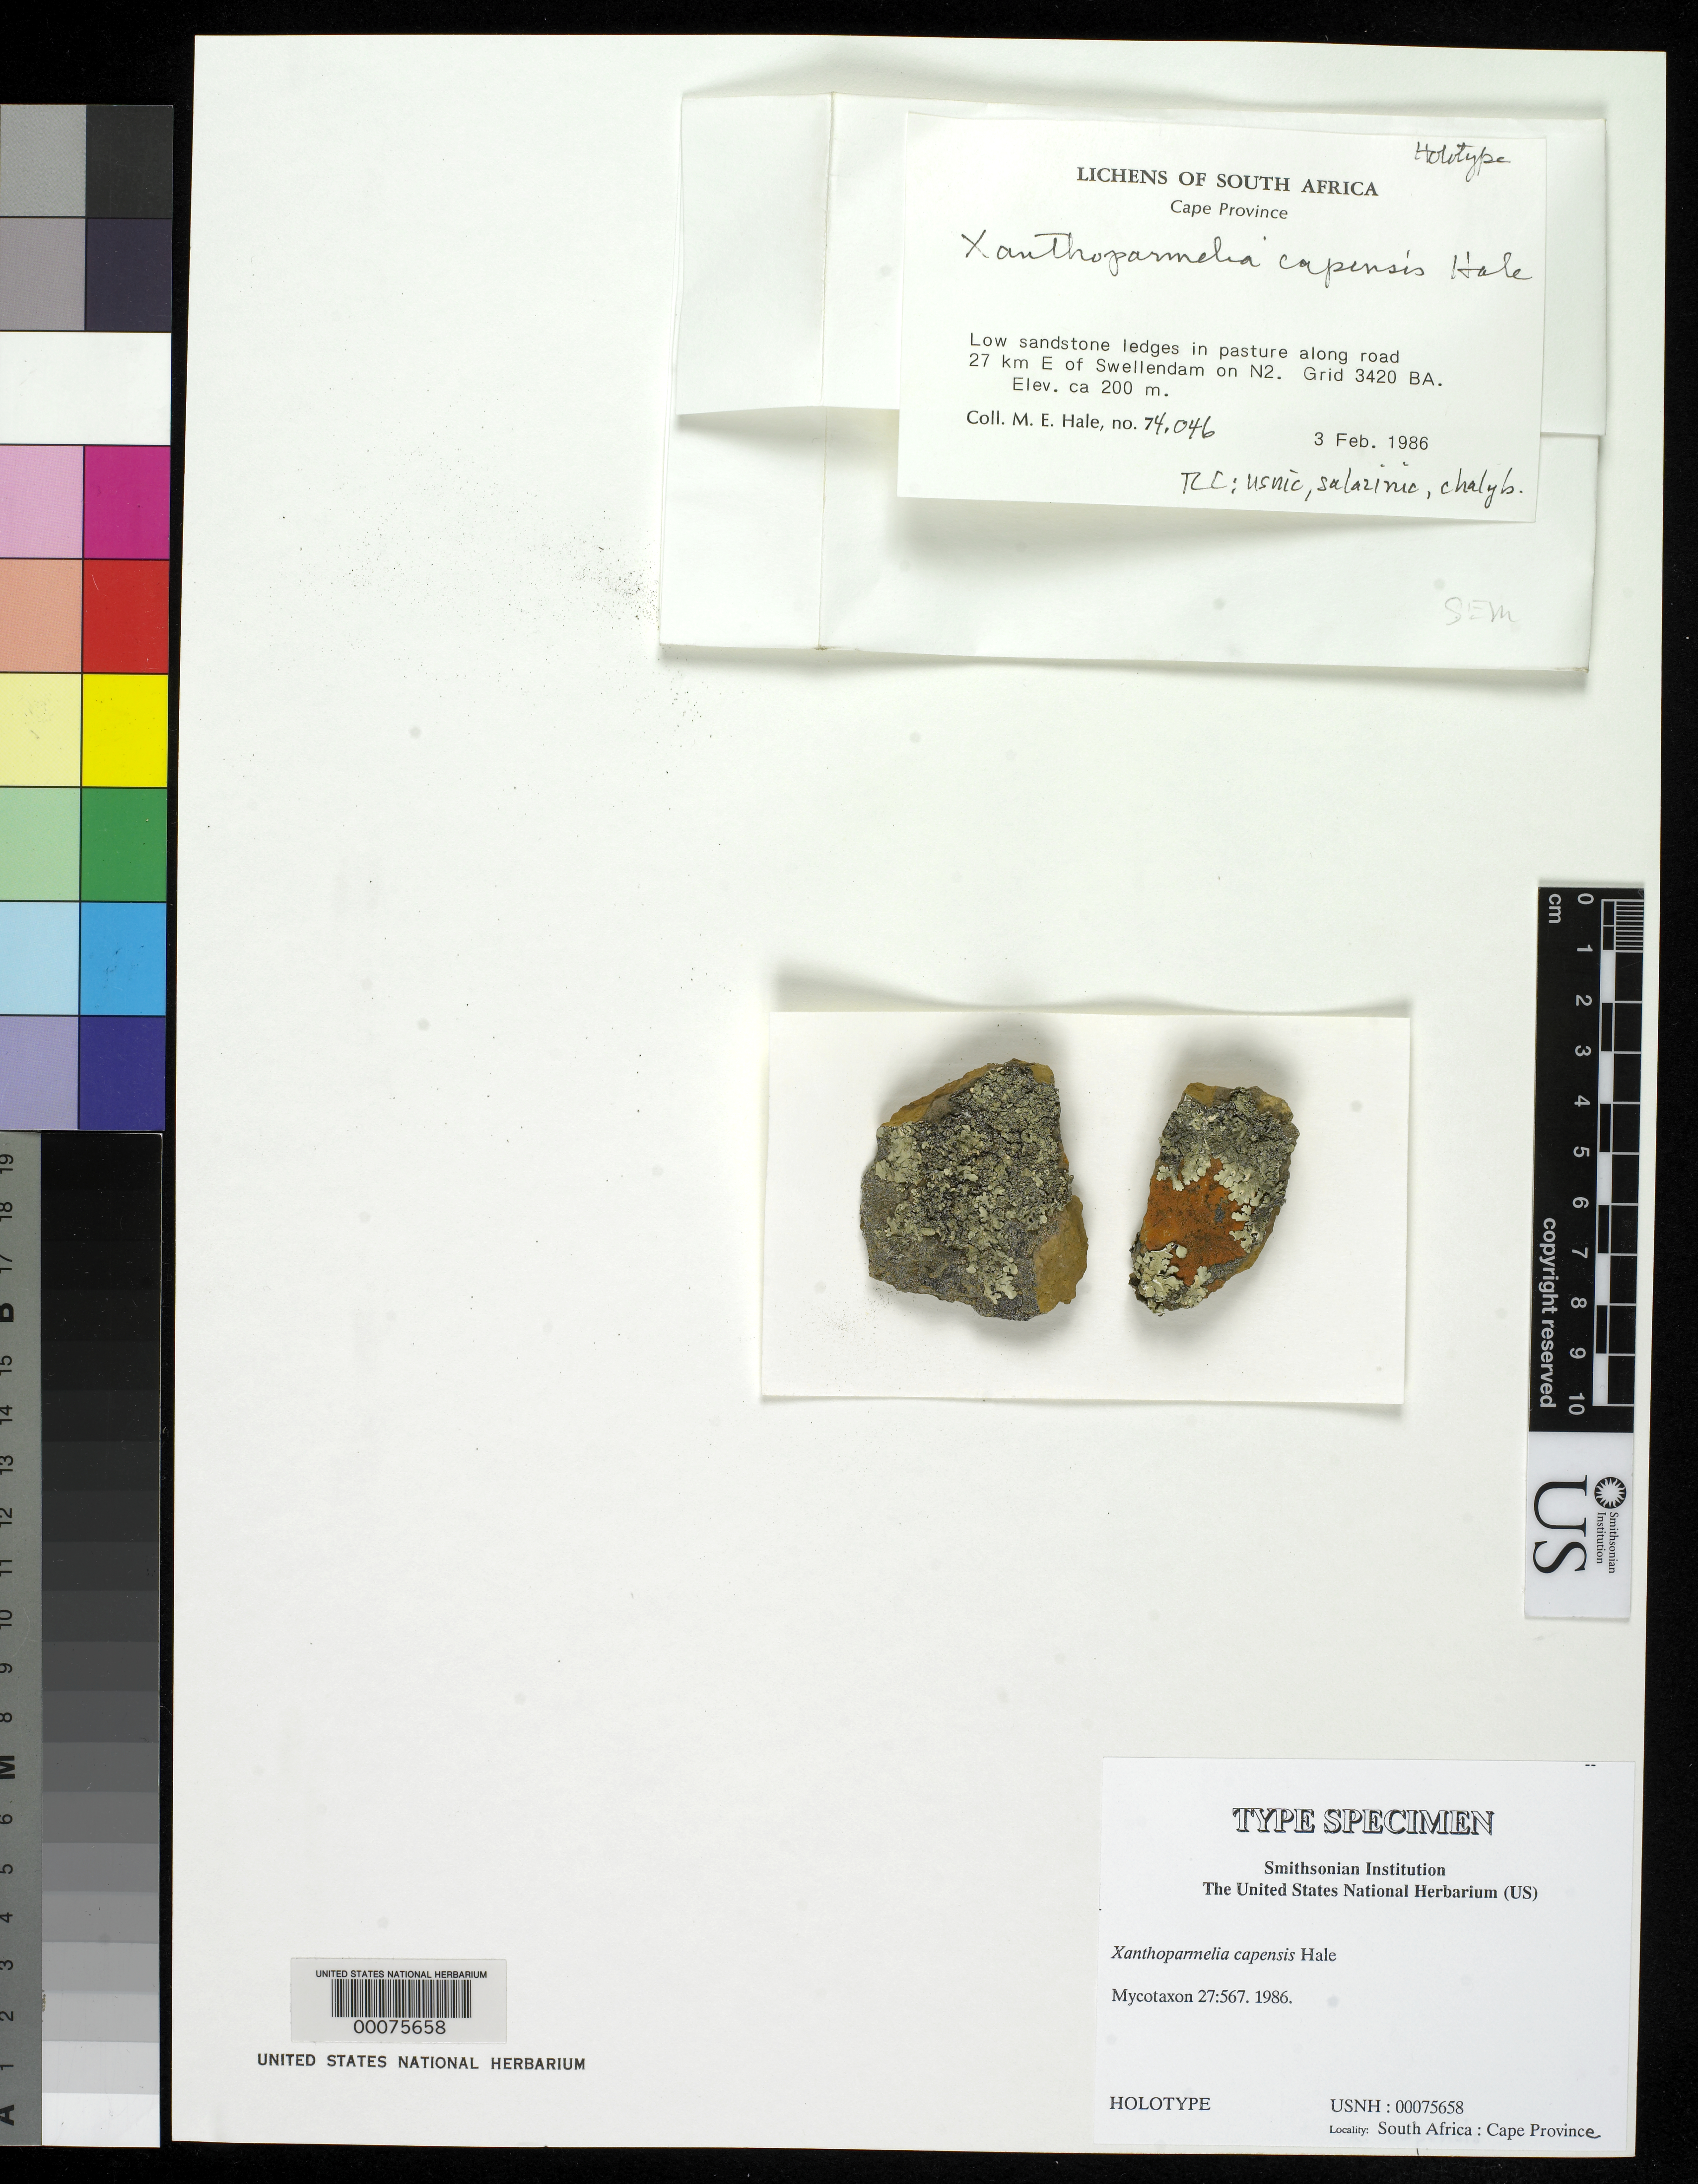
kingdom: Fungi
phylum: Ascomycota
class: Lecanoromycetes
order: Lecanorales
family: Parmeliaceae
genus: Xanthoparmelia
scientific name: Xanthoparmelia capensis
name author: Hale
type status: Holotype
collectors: M. Hale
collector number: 74046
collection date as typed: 03 Feb 1986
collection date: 1986-02-03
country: South Africa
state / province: Western Cape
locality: Grid 3420 BA, 27 km E of Swellendam on N2, low sandstone ledges in pasture along road.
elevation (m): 200